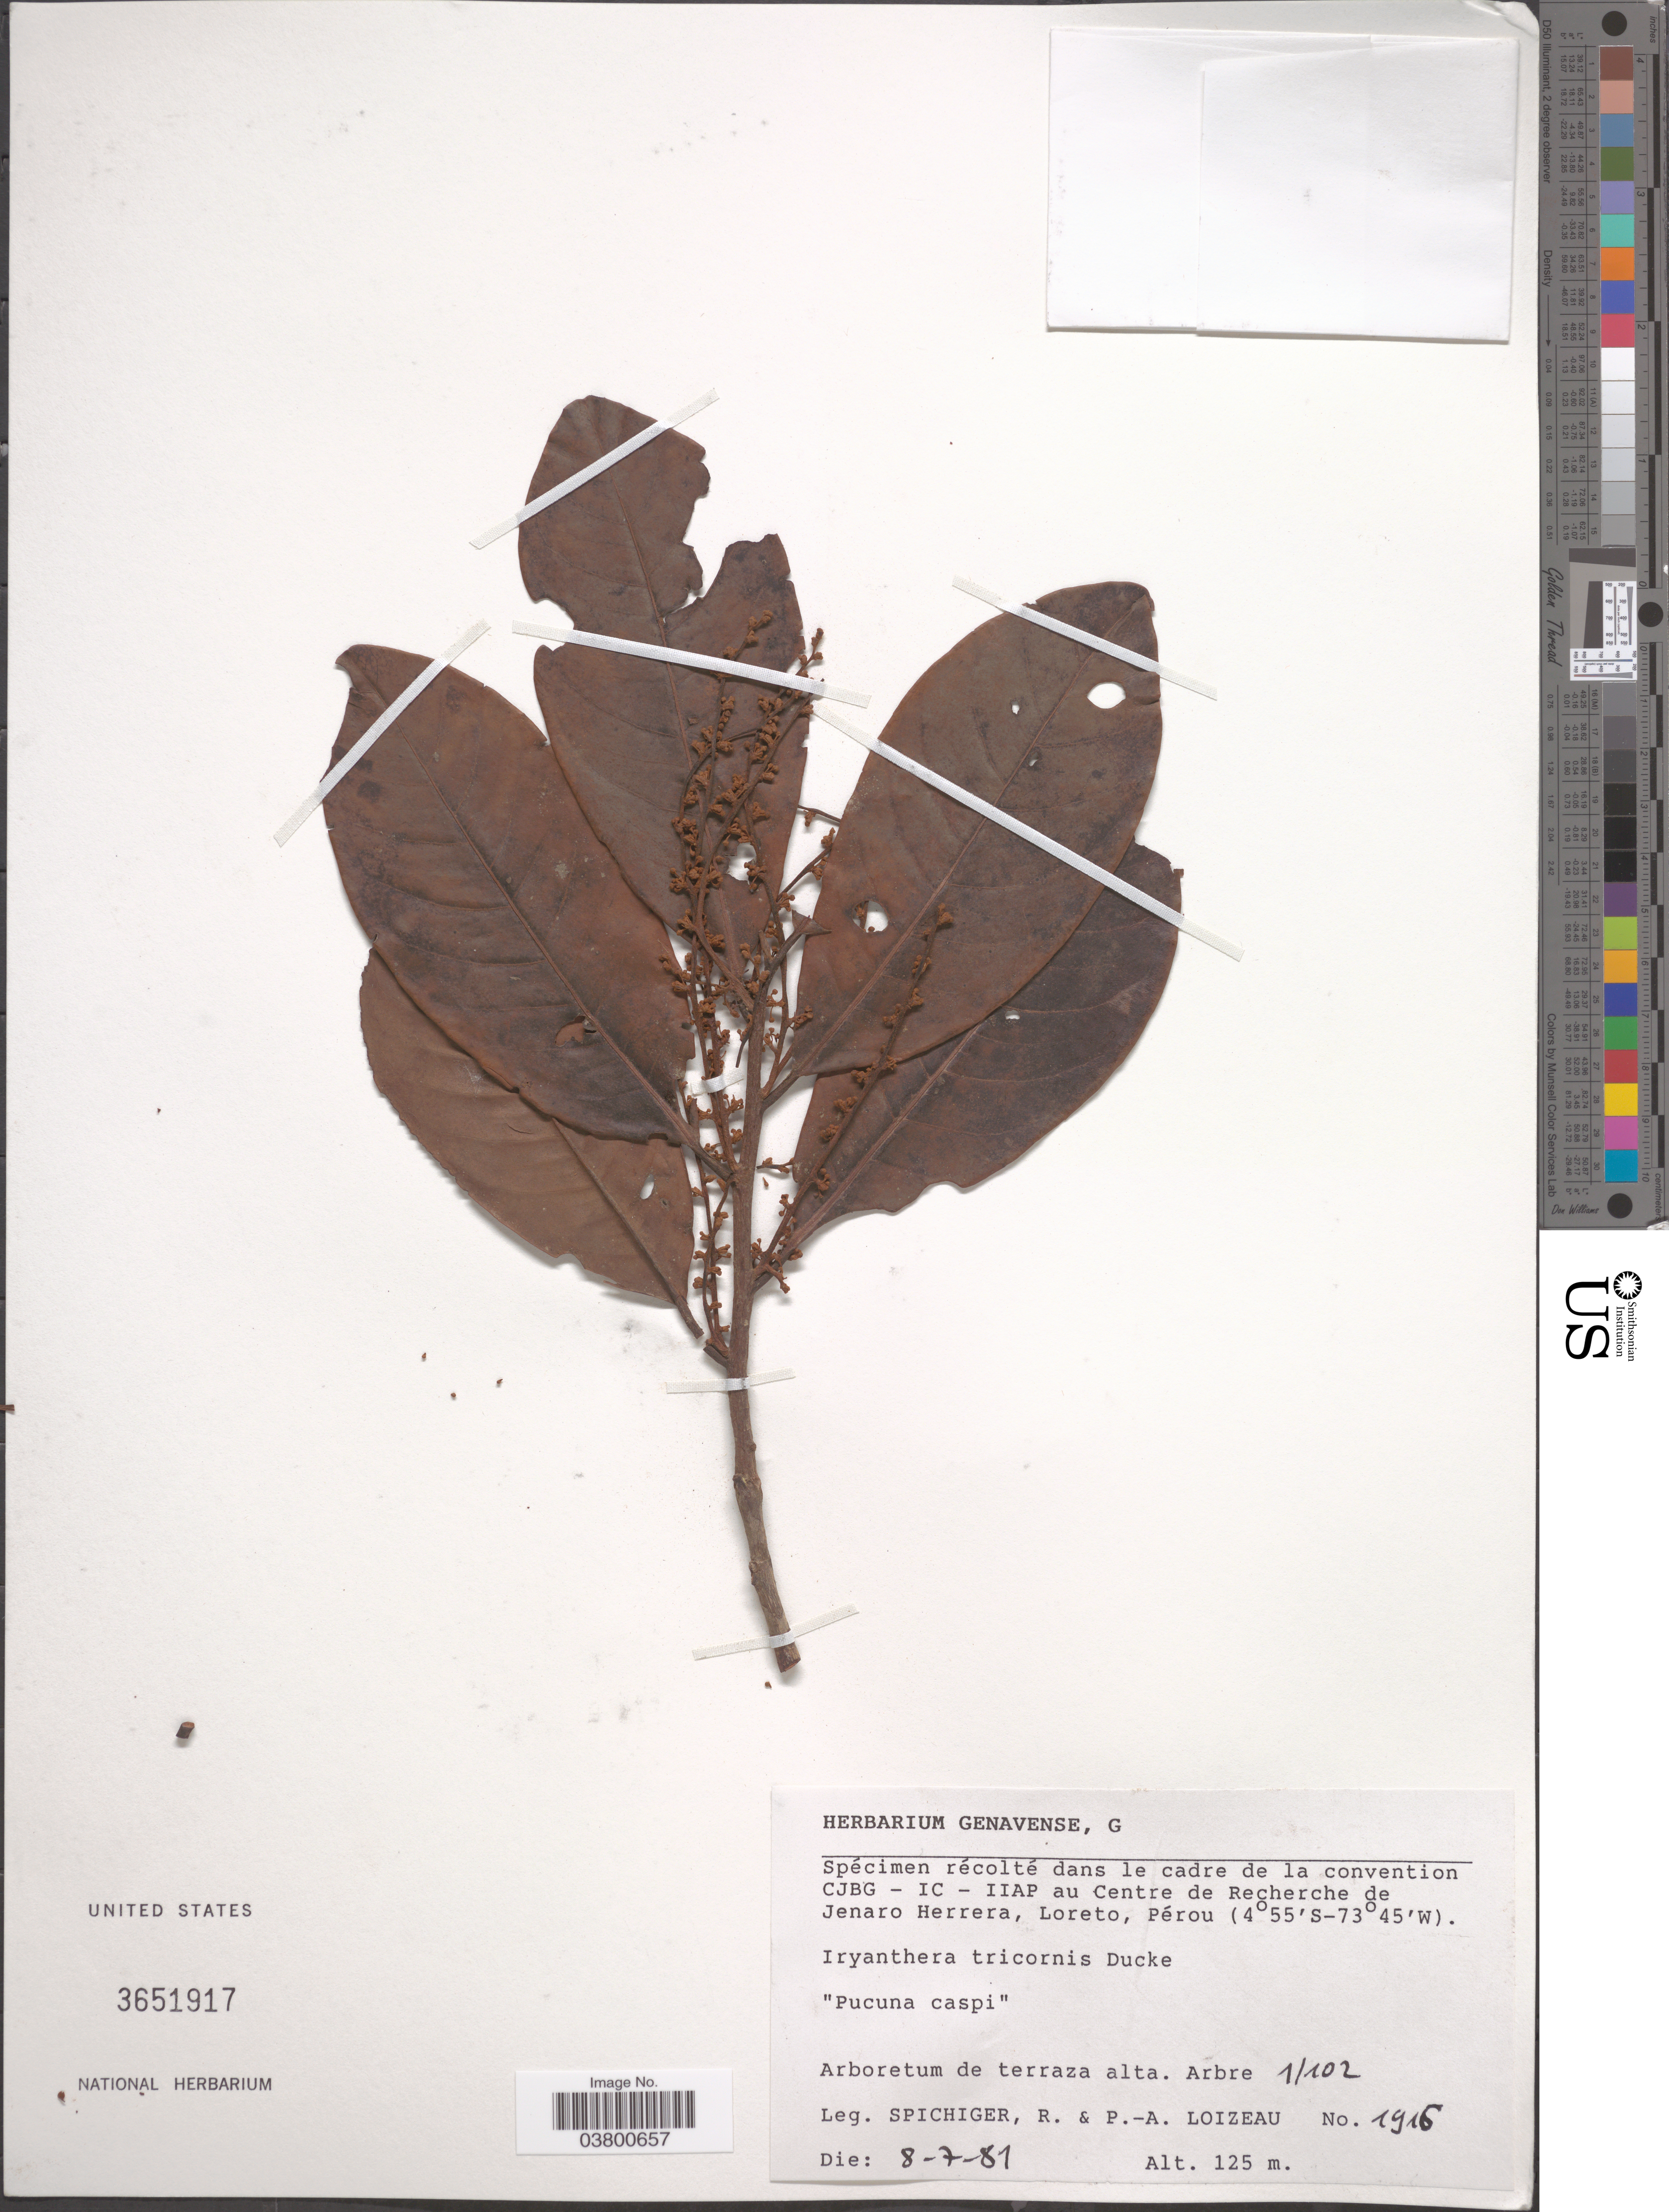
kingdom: Plantae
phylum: Tracheophyta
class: Magnoliopsida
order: Magnoliales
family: Myristicaceae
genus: Iryanthera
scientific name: Iryanthera tricornis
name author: Ducke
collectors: R. Spichiger & P. Loizeau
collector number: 1916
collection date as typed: Transcribed d/m/y: 8/7/81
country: Peru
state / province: Loreto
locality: Centre de Recherche de Jenaro Herrera, Loreto, Pérou. Arboretum de terraza alta. Arbre 1/102.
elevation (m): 125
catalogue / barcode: US 3651917